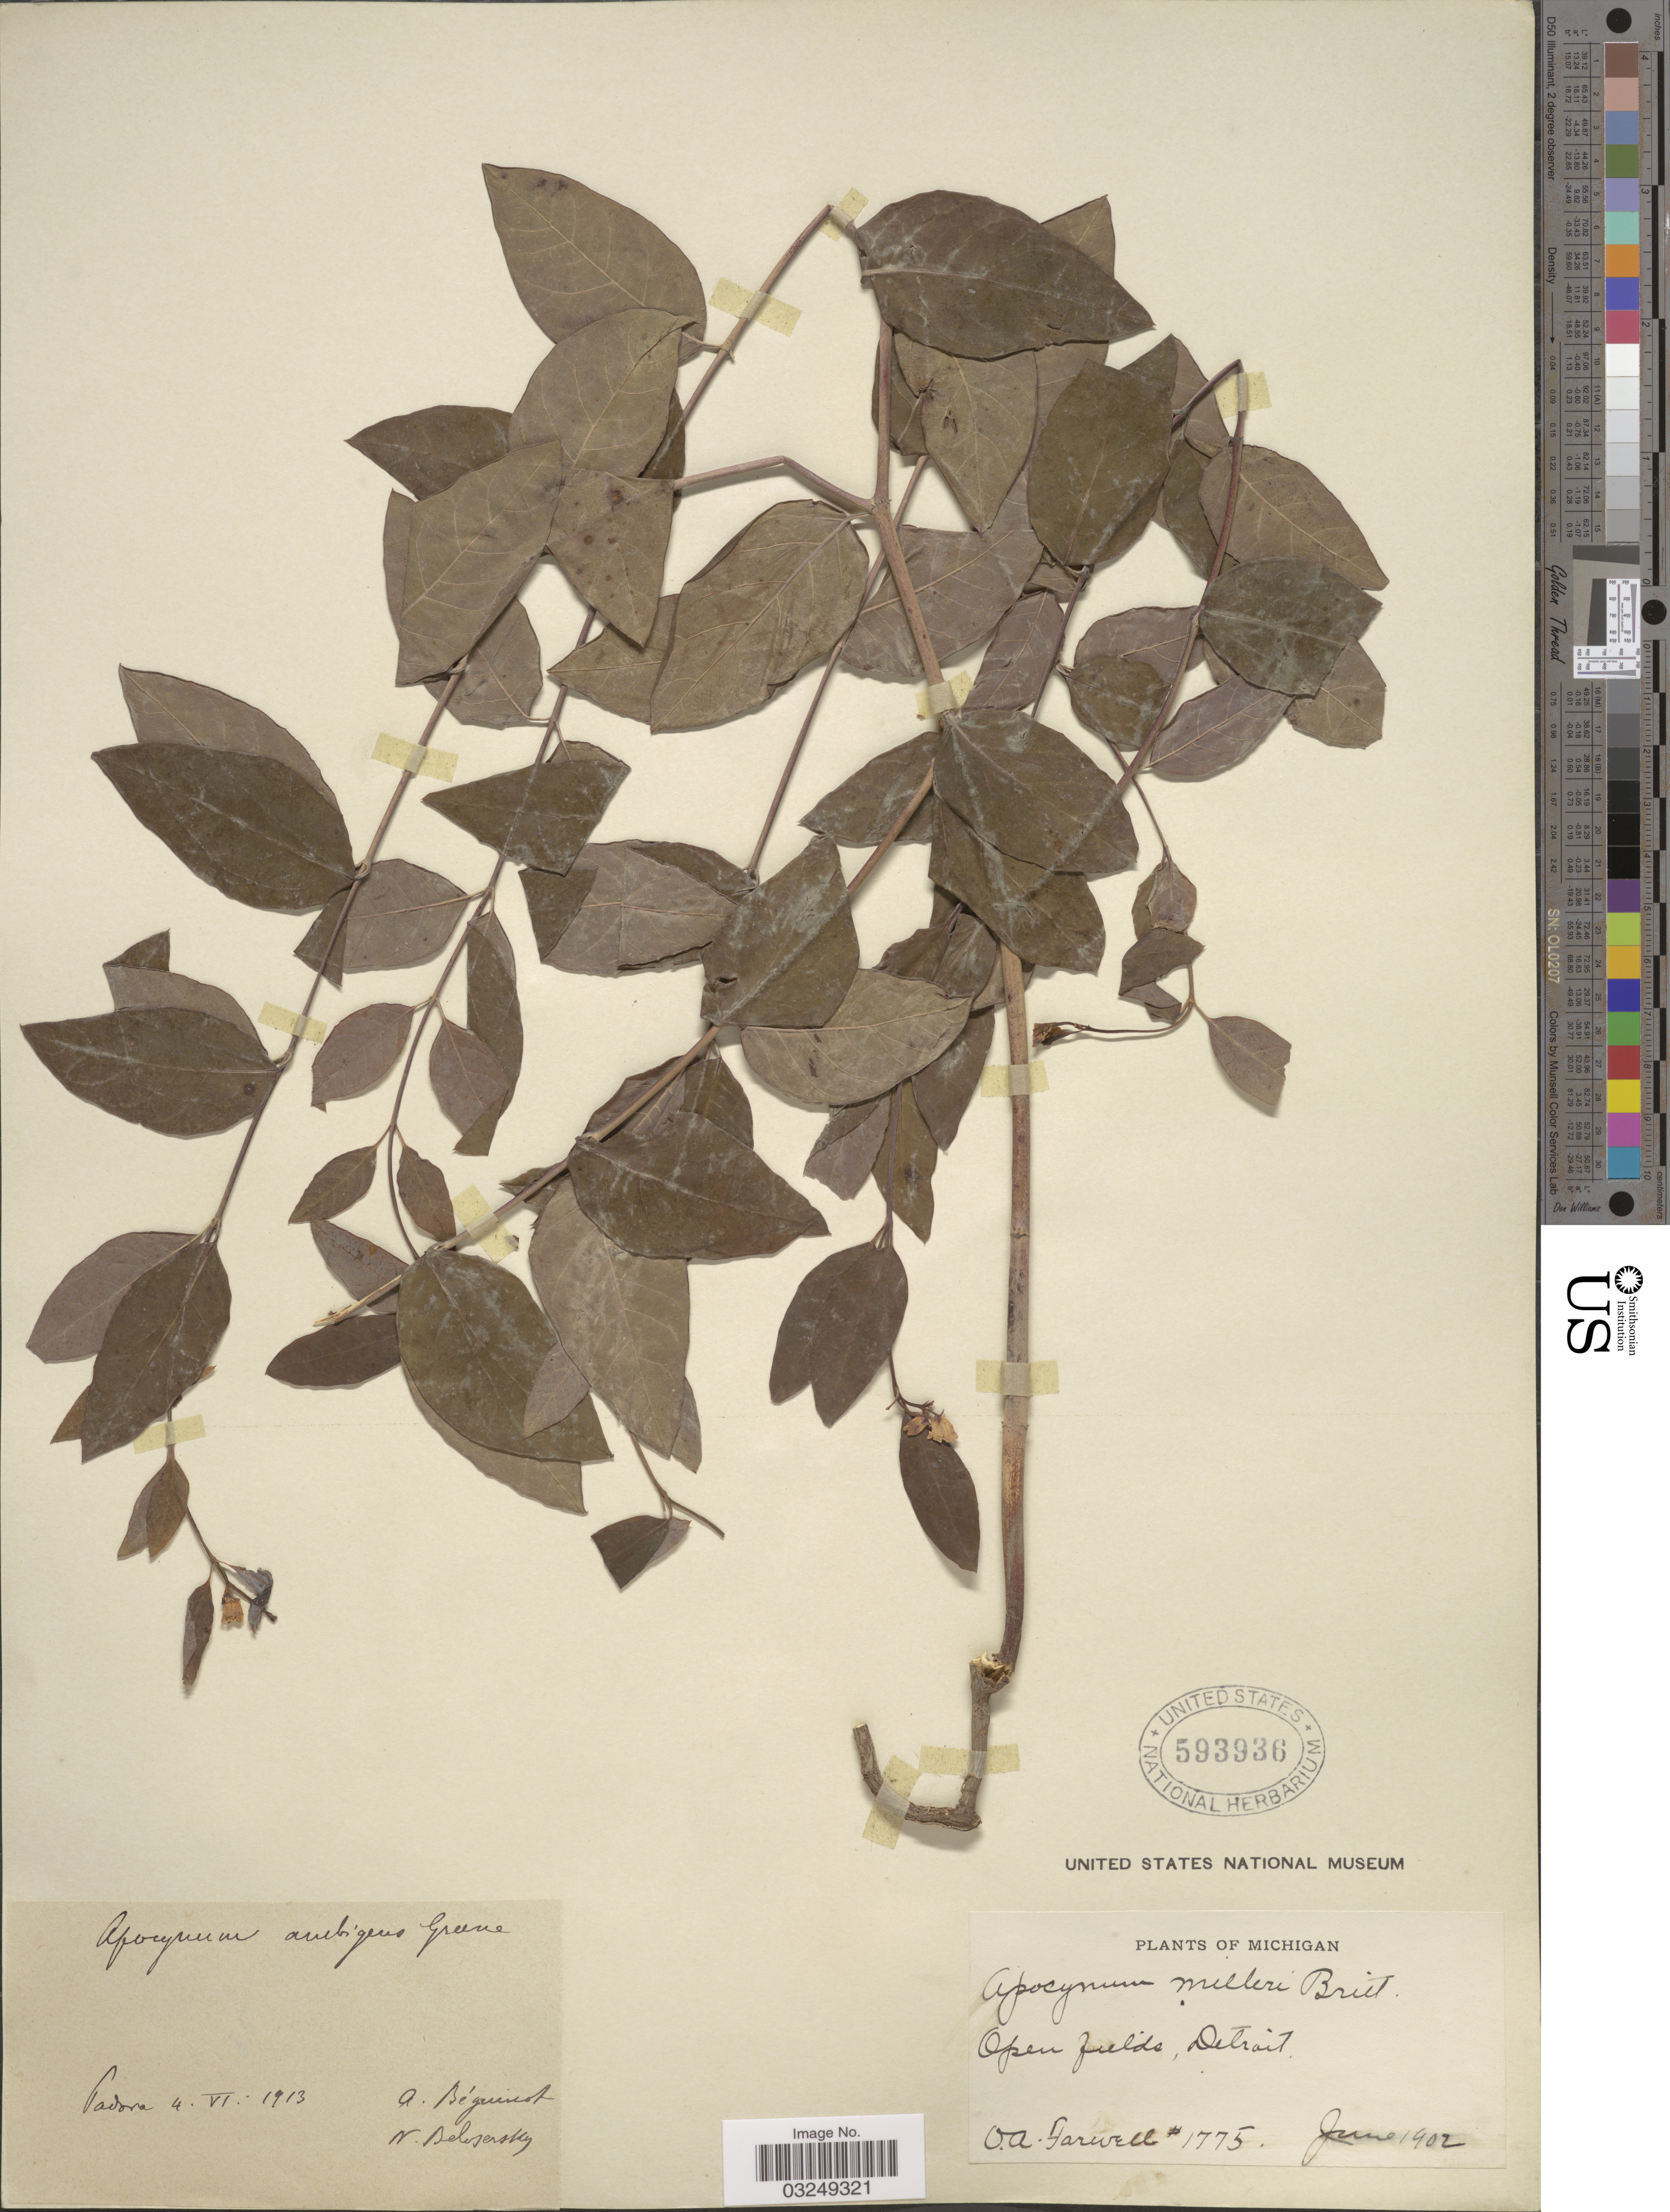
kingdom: Plantae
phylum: Tracheophyta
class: Magnoliopsida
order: Gentianales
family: Apocynaceae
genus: Apocynum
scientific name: Apocynum ambigens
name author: S.W. Greene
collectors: O. Farwell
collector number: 1775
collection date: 1902-06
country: United States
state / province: Michigan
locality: Open fields, Detroit.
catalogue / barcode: US 593936